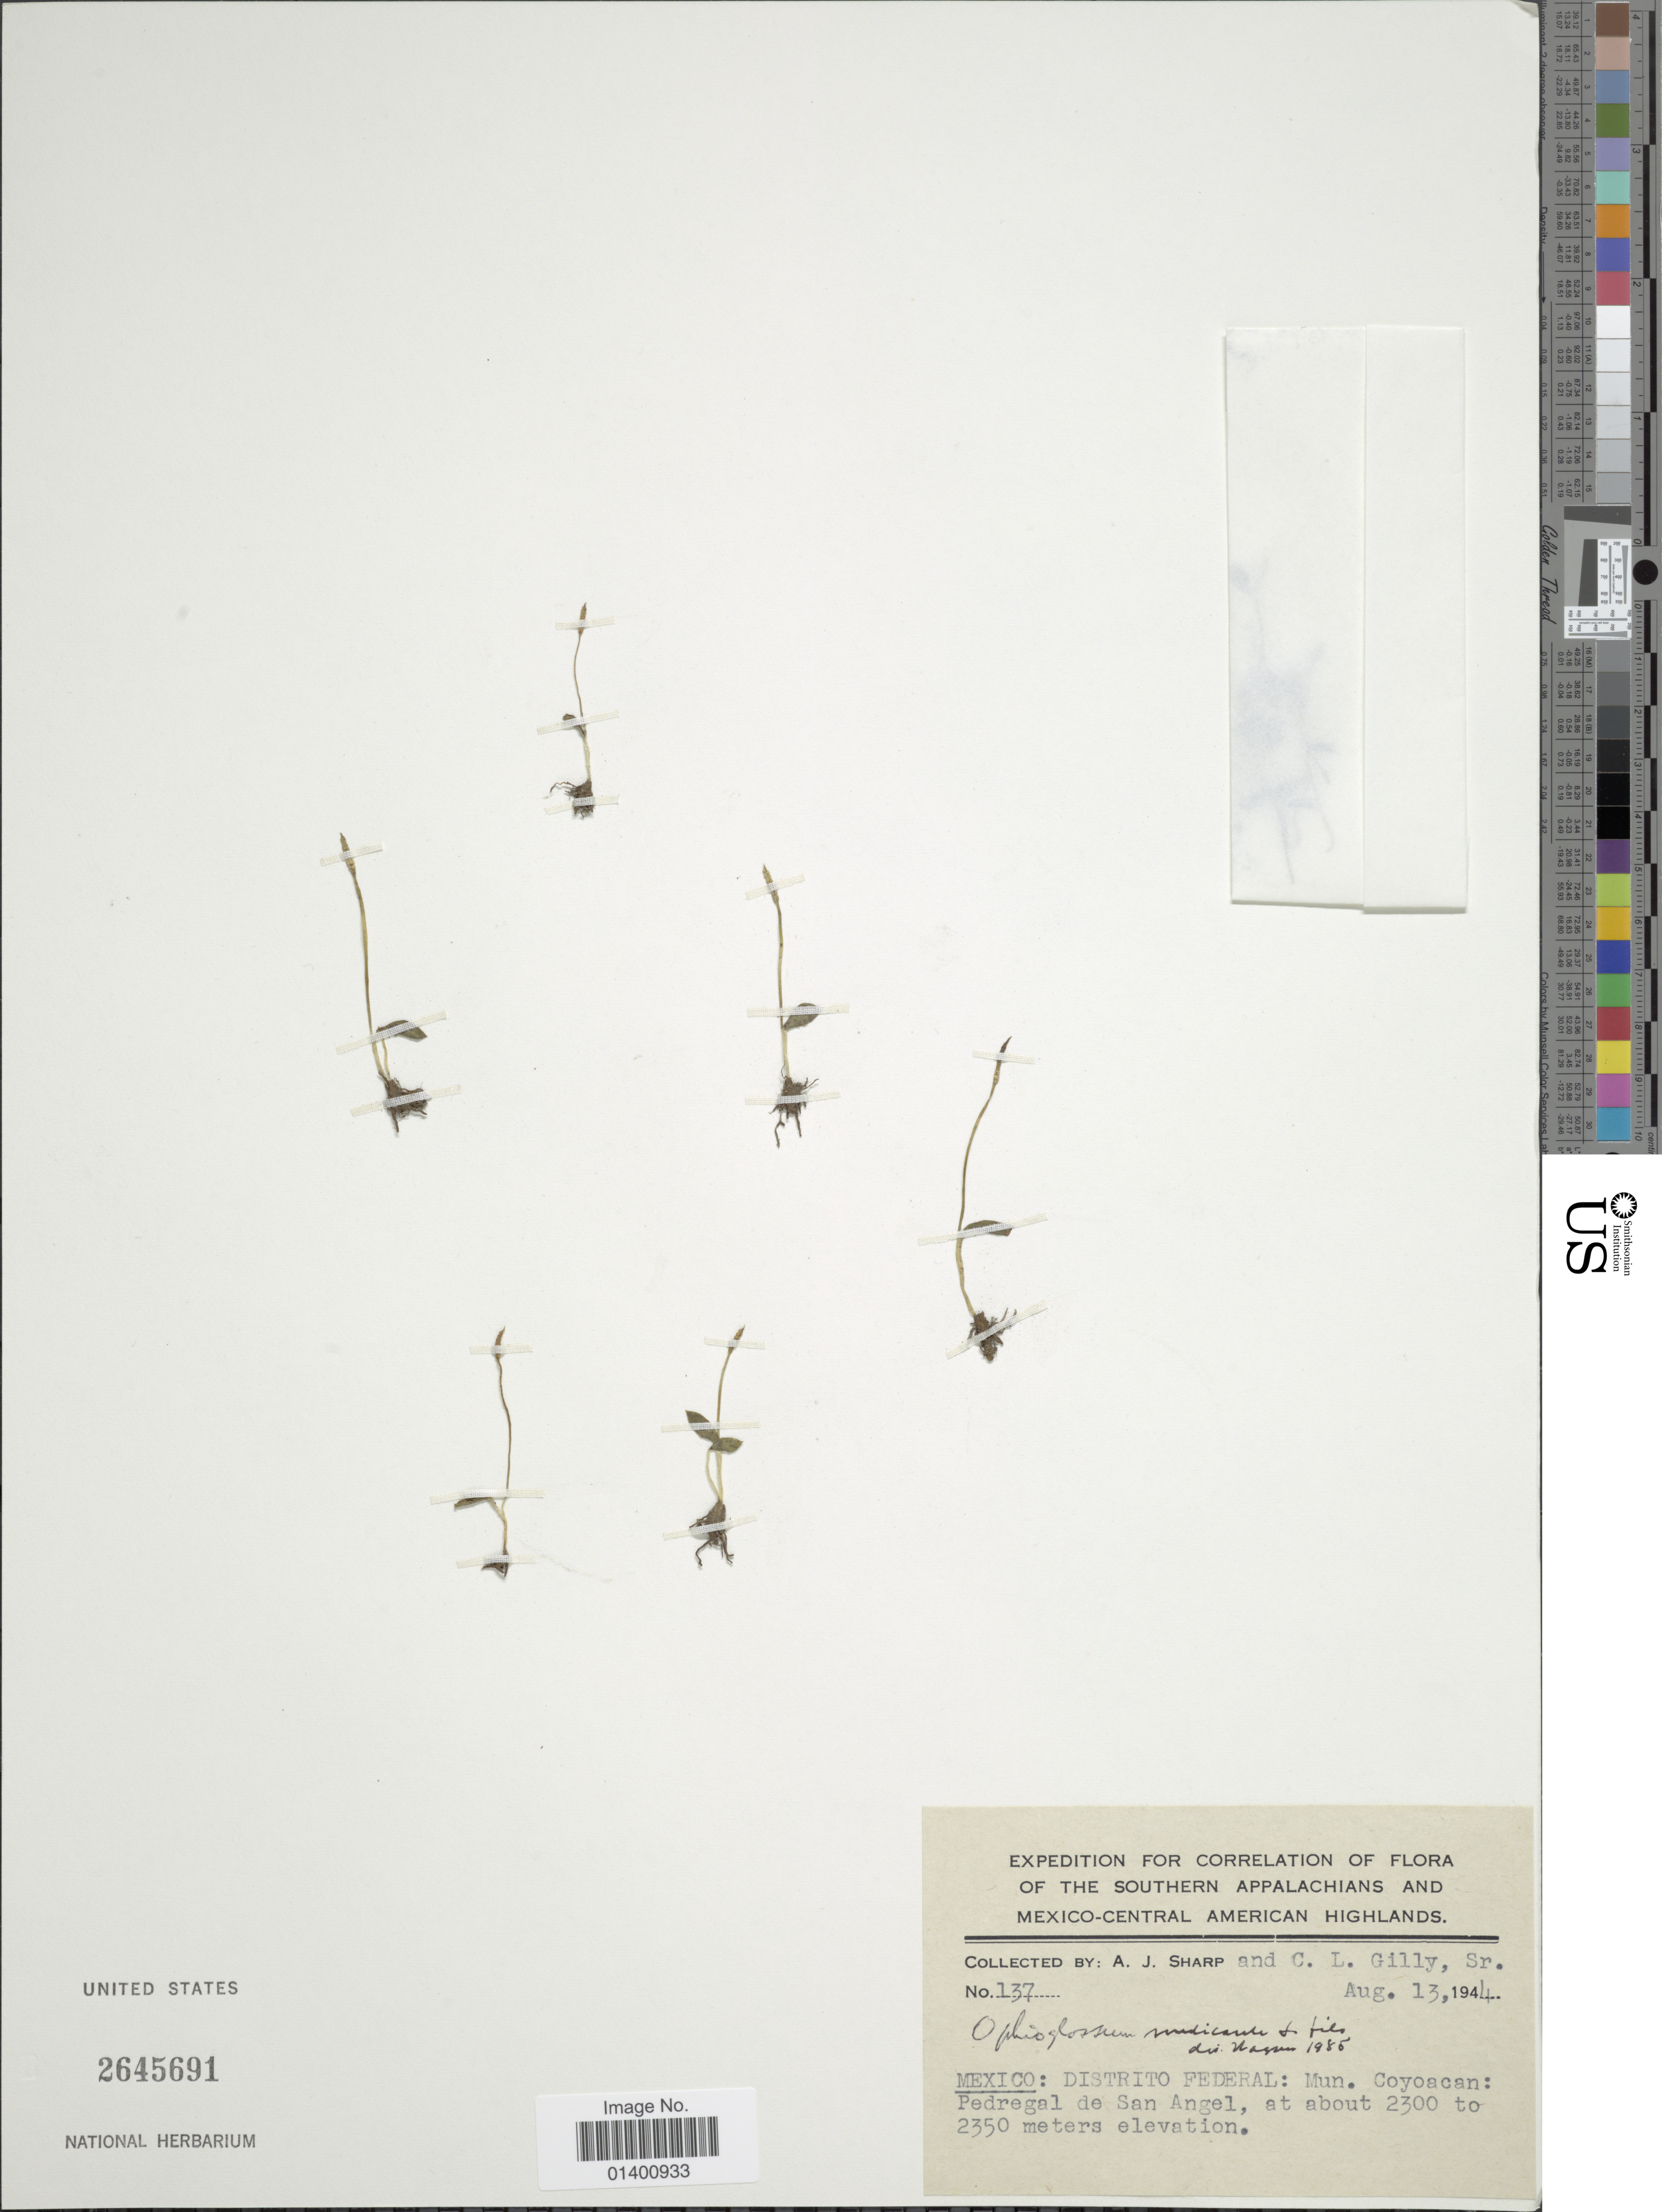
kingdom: Plantae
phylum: Tracheophyta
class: Polypodiopsida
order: Ophioglossales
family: Ophioglossaceae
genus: Ophioglossum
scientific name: Ophioglossum nudicaule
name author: L. f.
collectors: A. J. Sharp & C. Gilly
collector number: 137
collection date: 1944-08-13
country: Mexico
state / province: Distrito Federal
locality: Mun. Coyoacan: Pedragal de San Angel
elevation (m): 2300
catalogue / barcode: US 2645691